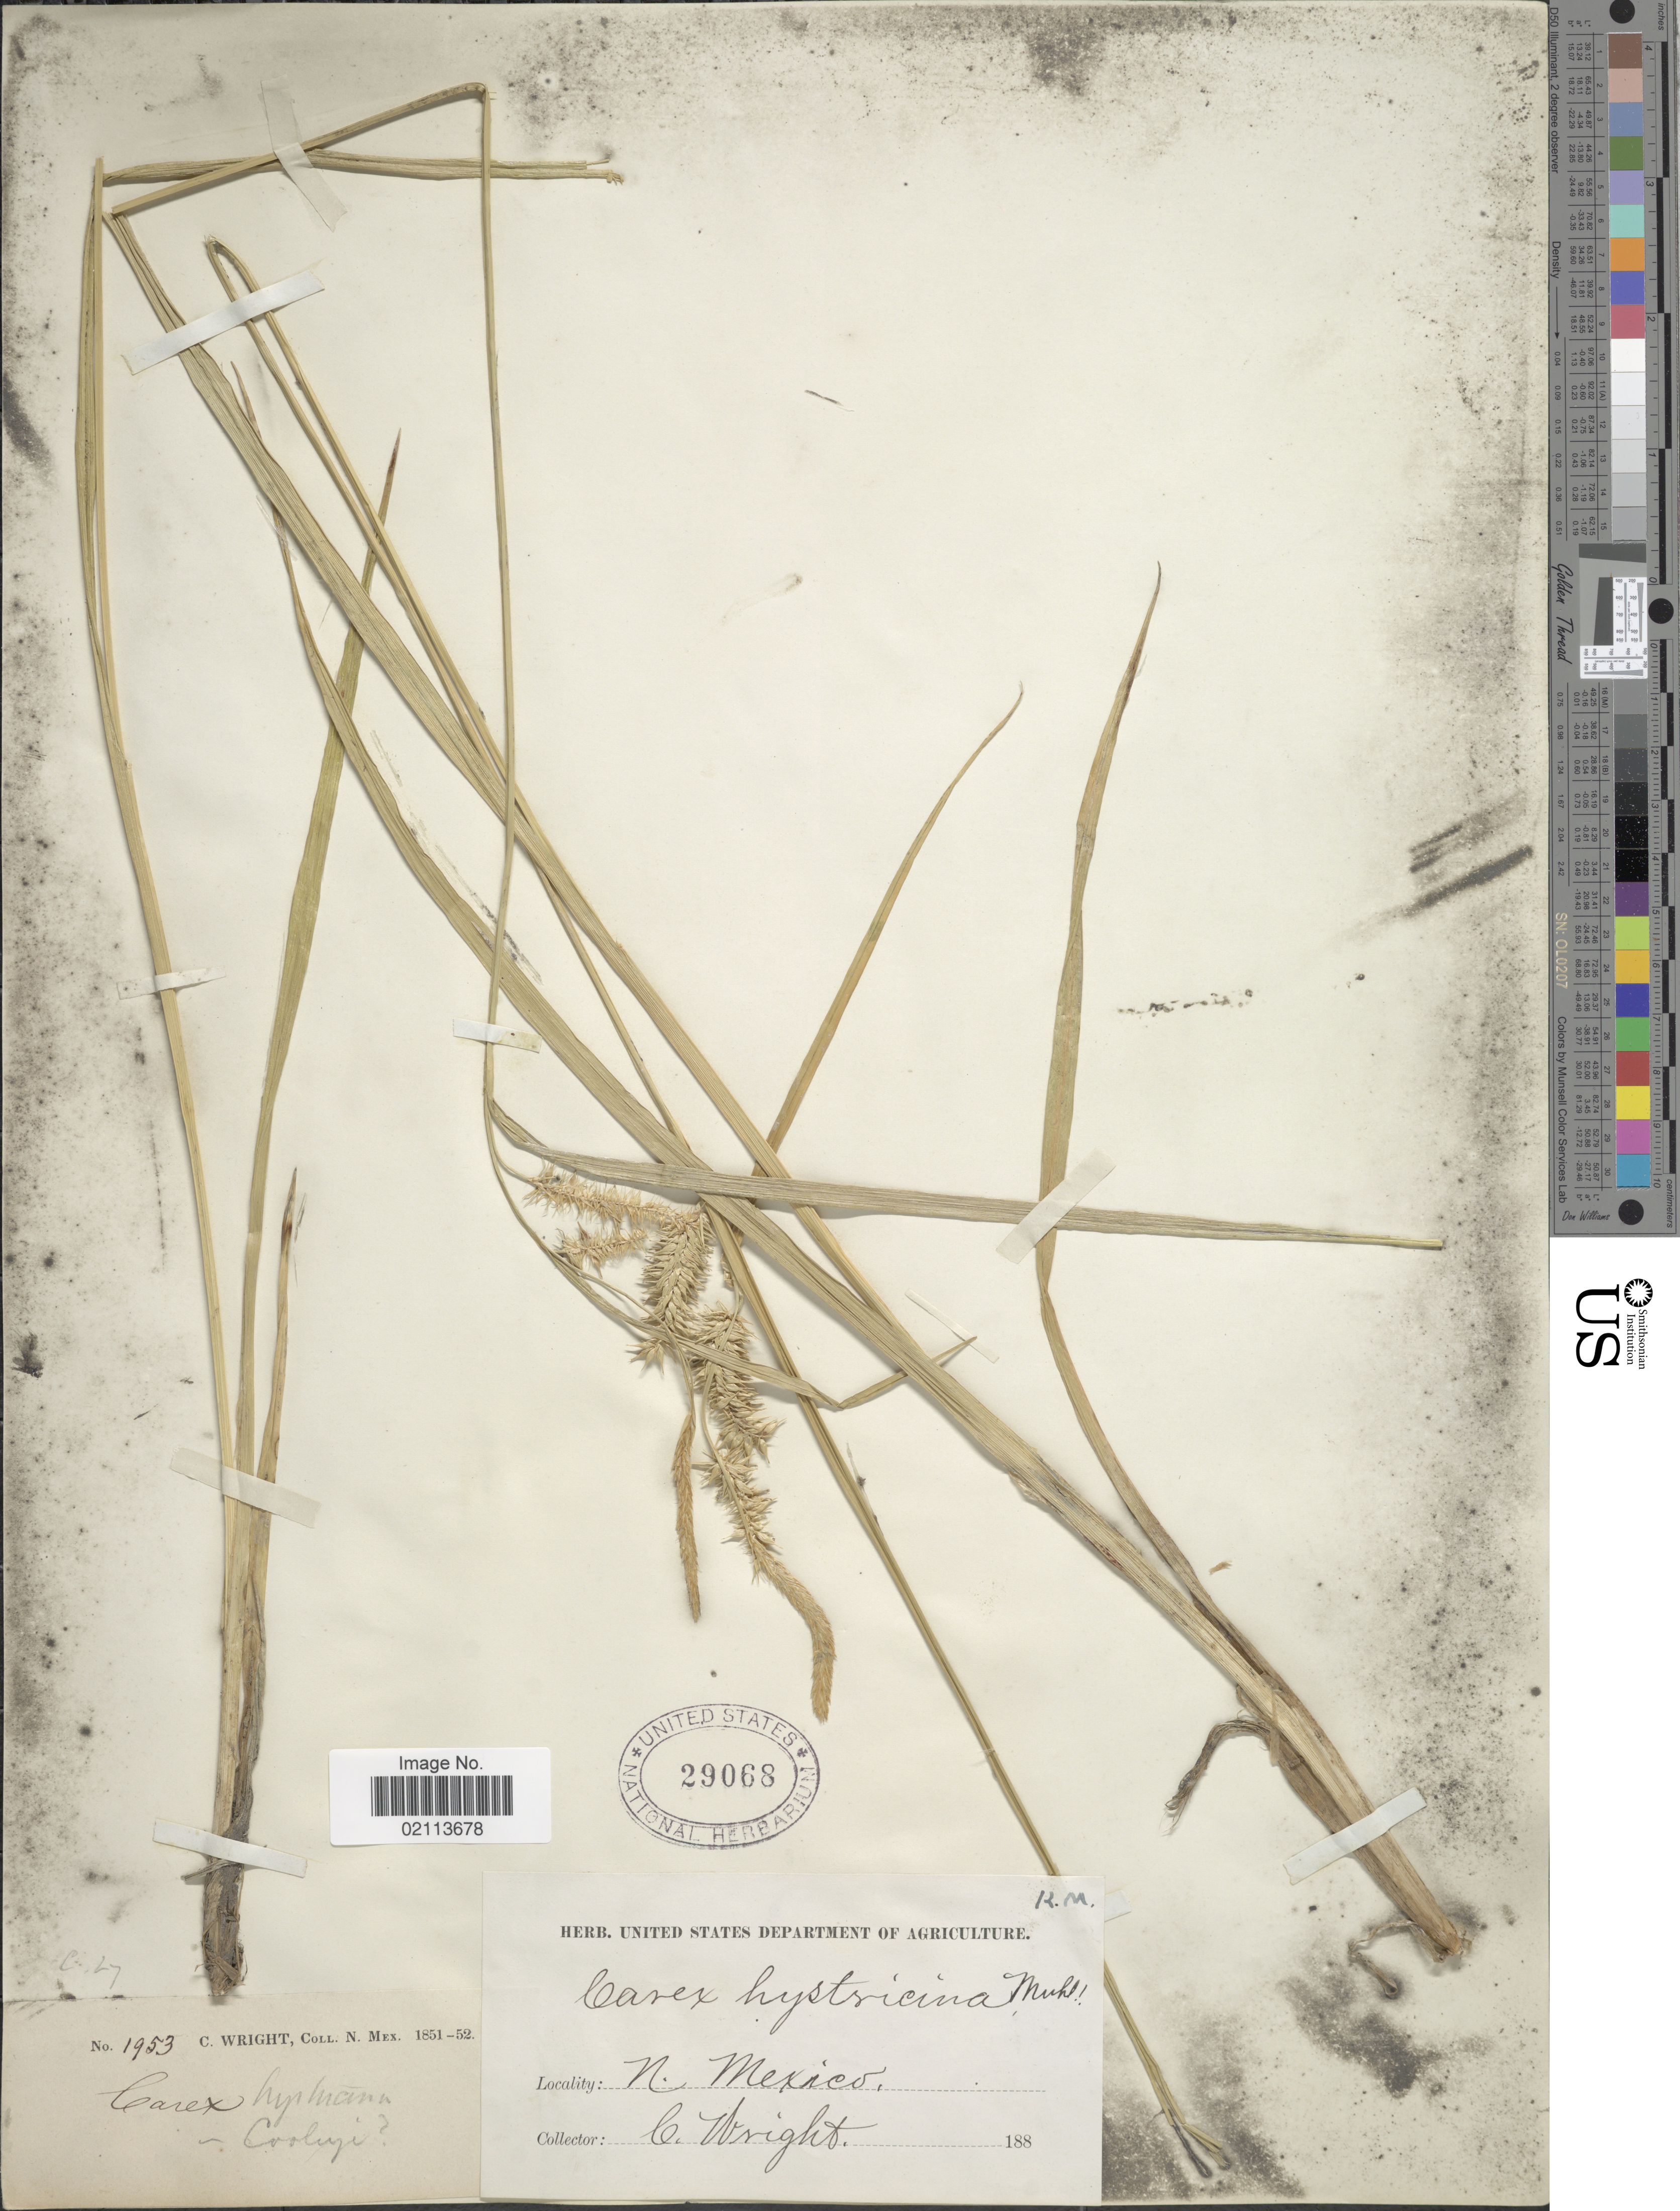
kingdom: Plantae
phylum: Tracheophyta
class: Liliopsida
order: Poales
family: Cyperaceae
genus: Carex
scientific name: Carex hystericina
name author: Muhl. ex Willd.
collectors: C. Wright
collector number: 1953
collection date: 1851/1852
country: United States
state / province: New Mexico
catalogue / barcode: US 29068